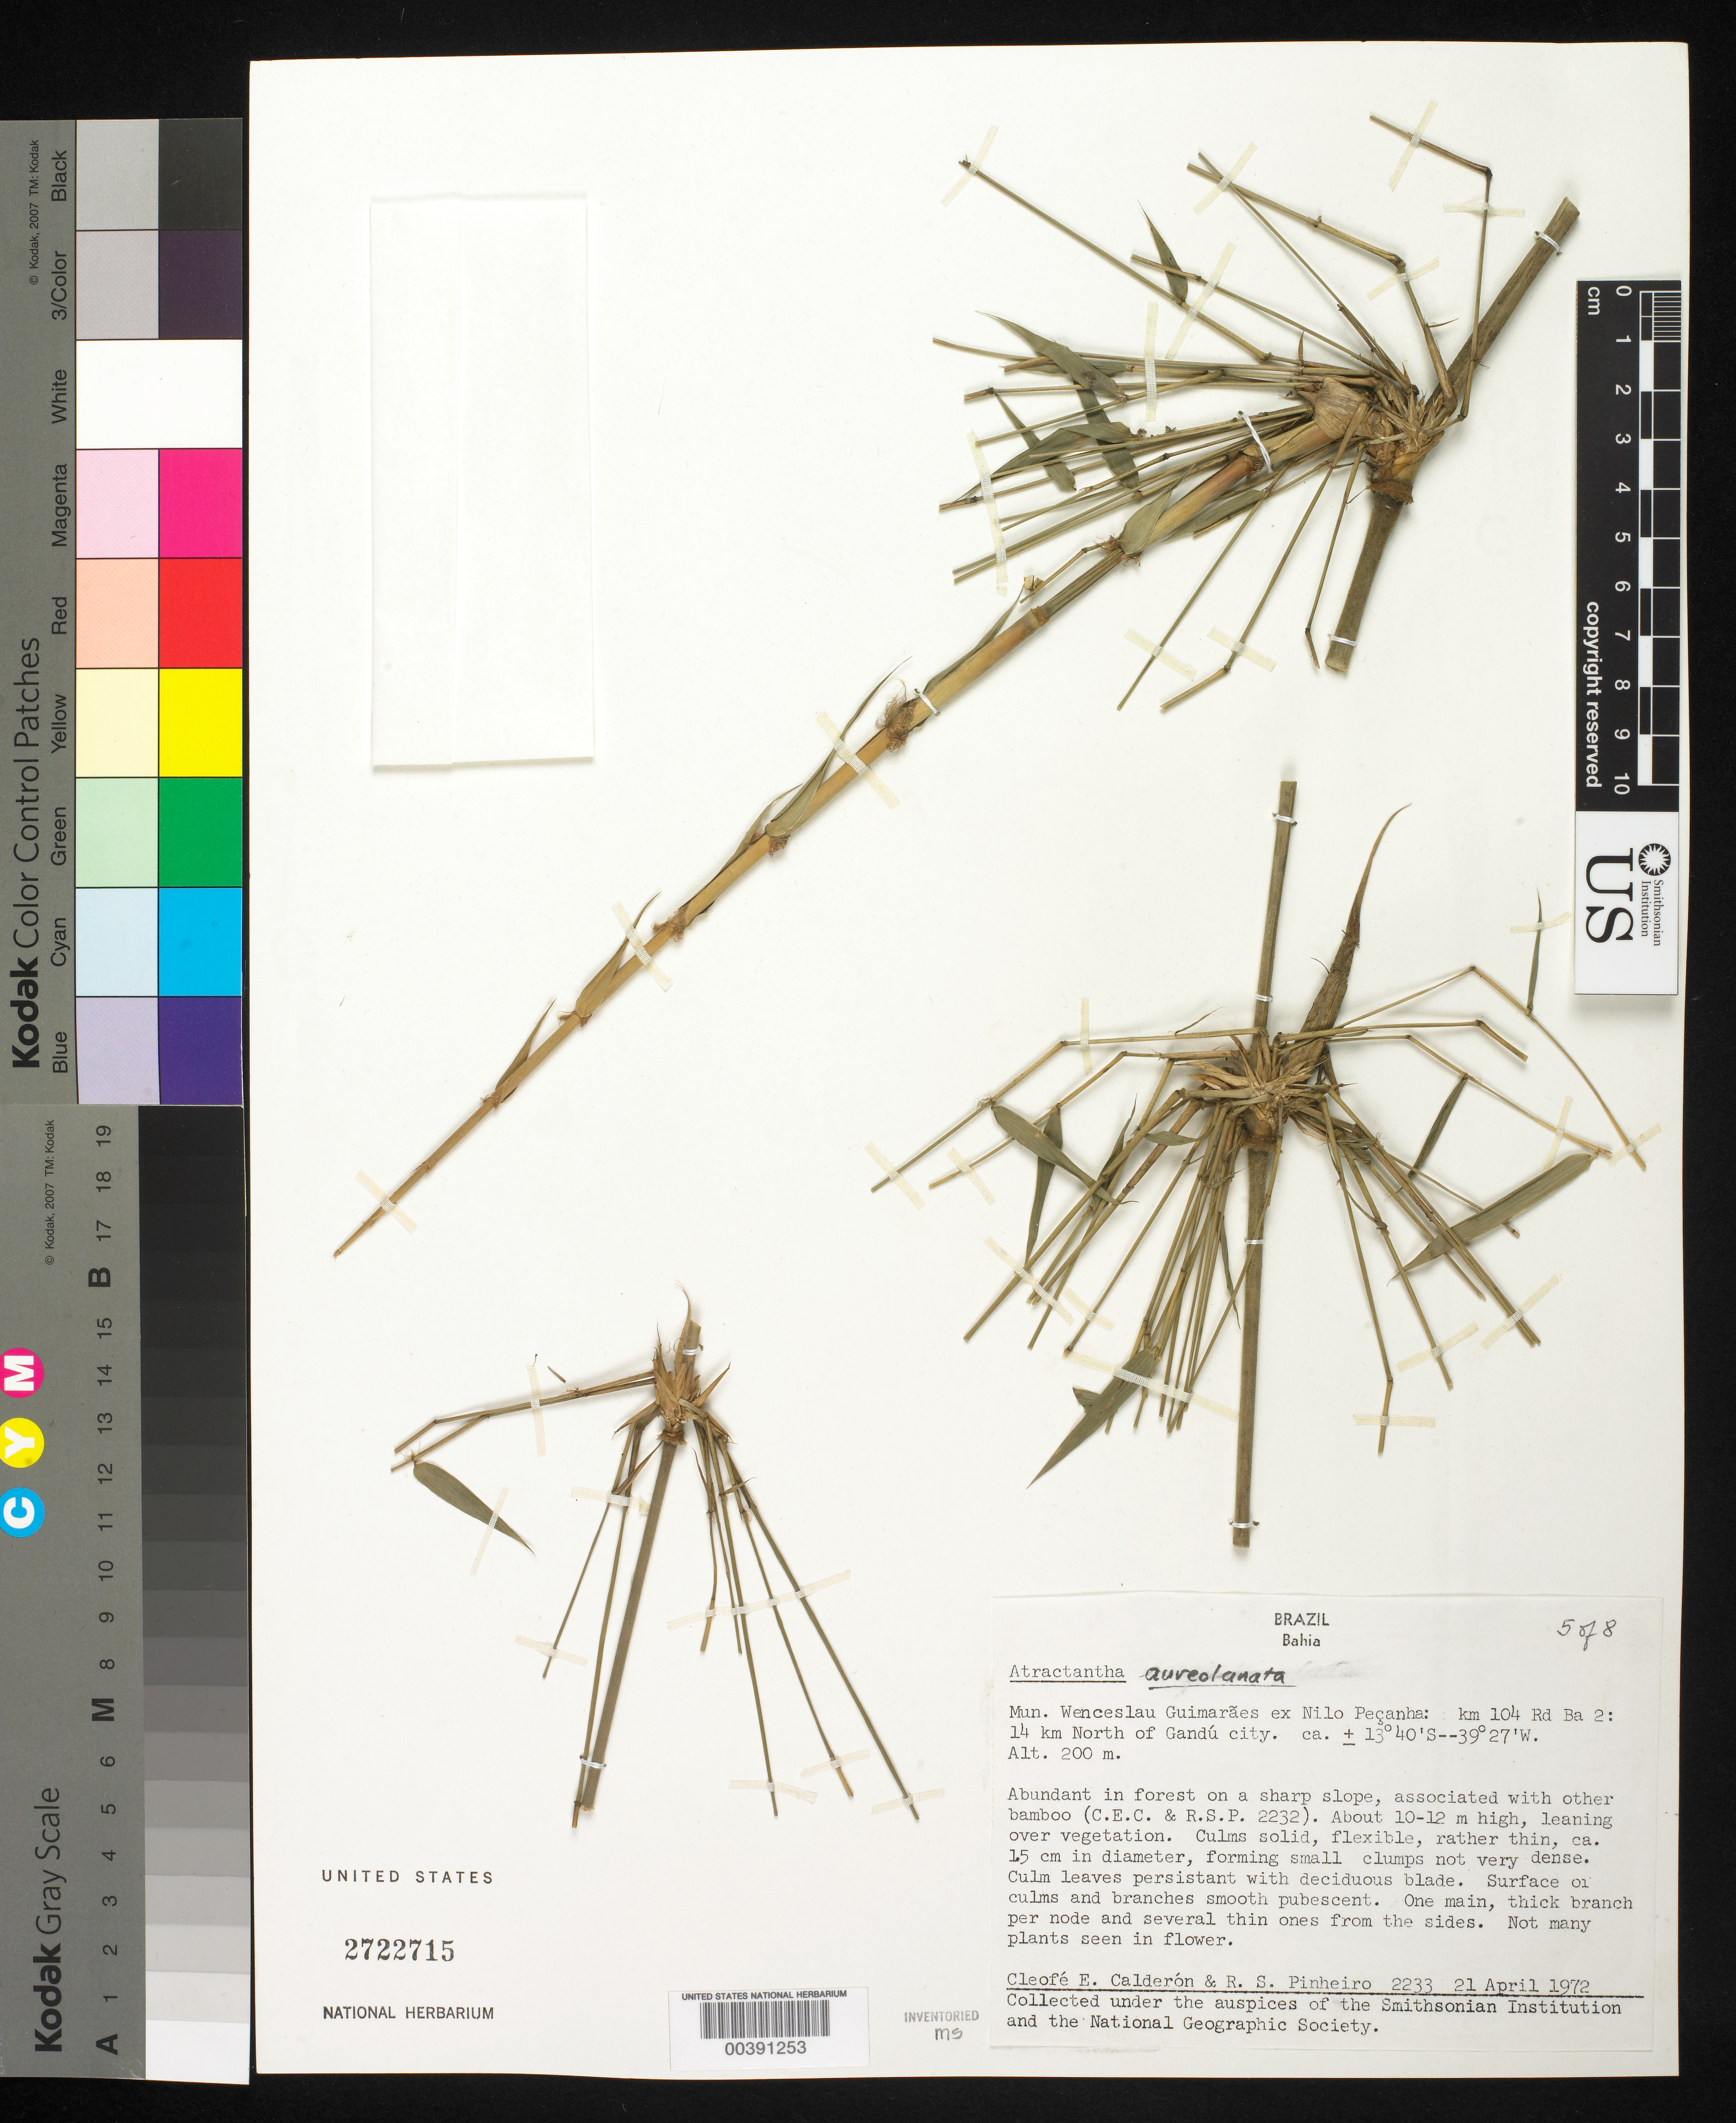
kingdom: Plantae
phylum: Tracheophyta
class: Liliopsida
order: Poales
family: Poaceae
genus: Atractantha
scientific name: Atractantha aureolanata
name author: Judz.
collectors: C. E. Calderón & R. S. Pinheiro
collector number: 2233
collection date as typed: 21 Apr 1972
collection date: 1972-04-21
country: Brazil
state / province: Bahia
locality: Wenceslau guimaraes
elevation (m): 200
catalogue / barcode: US 2722715